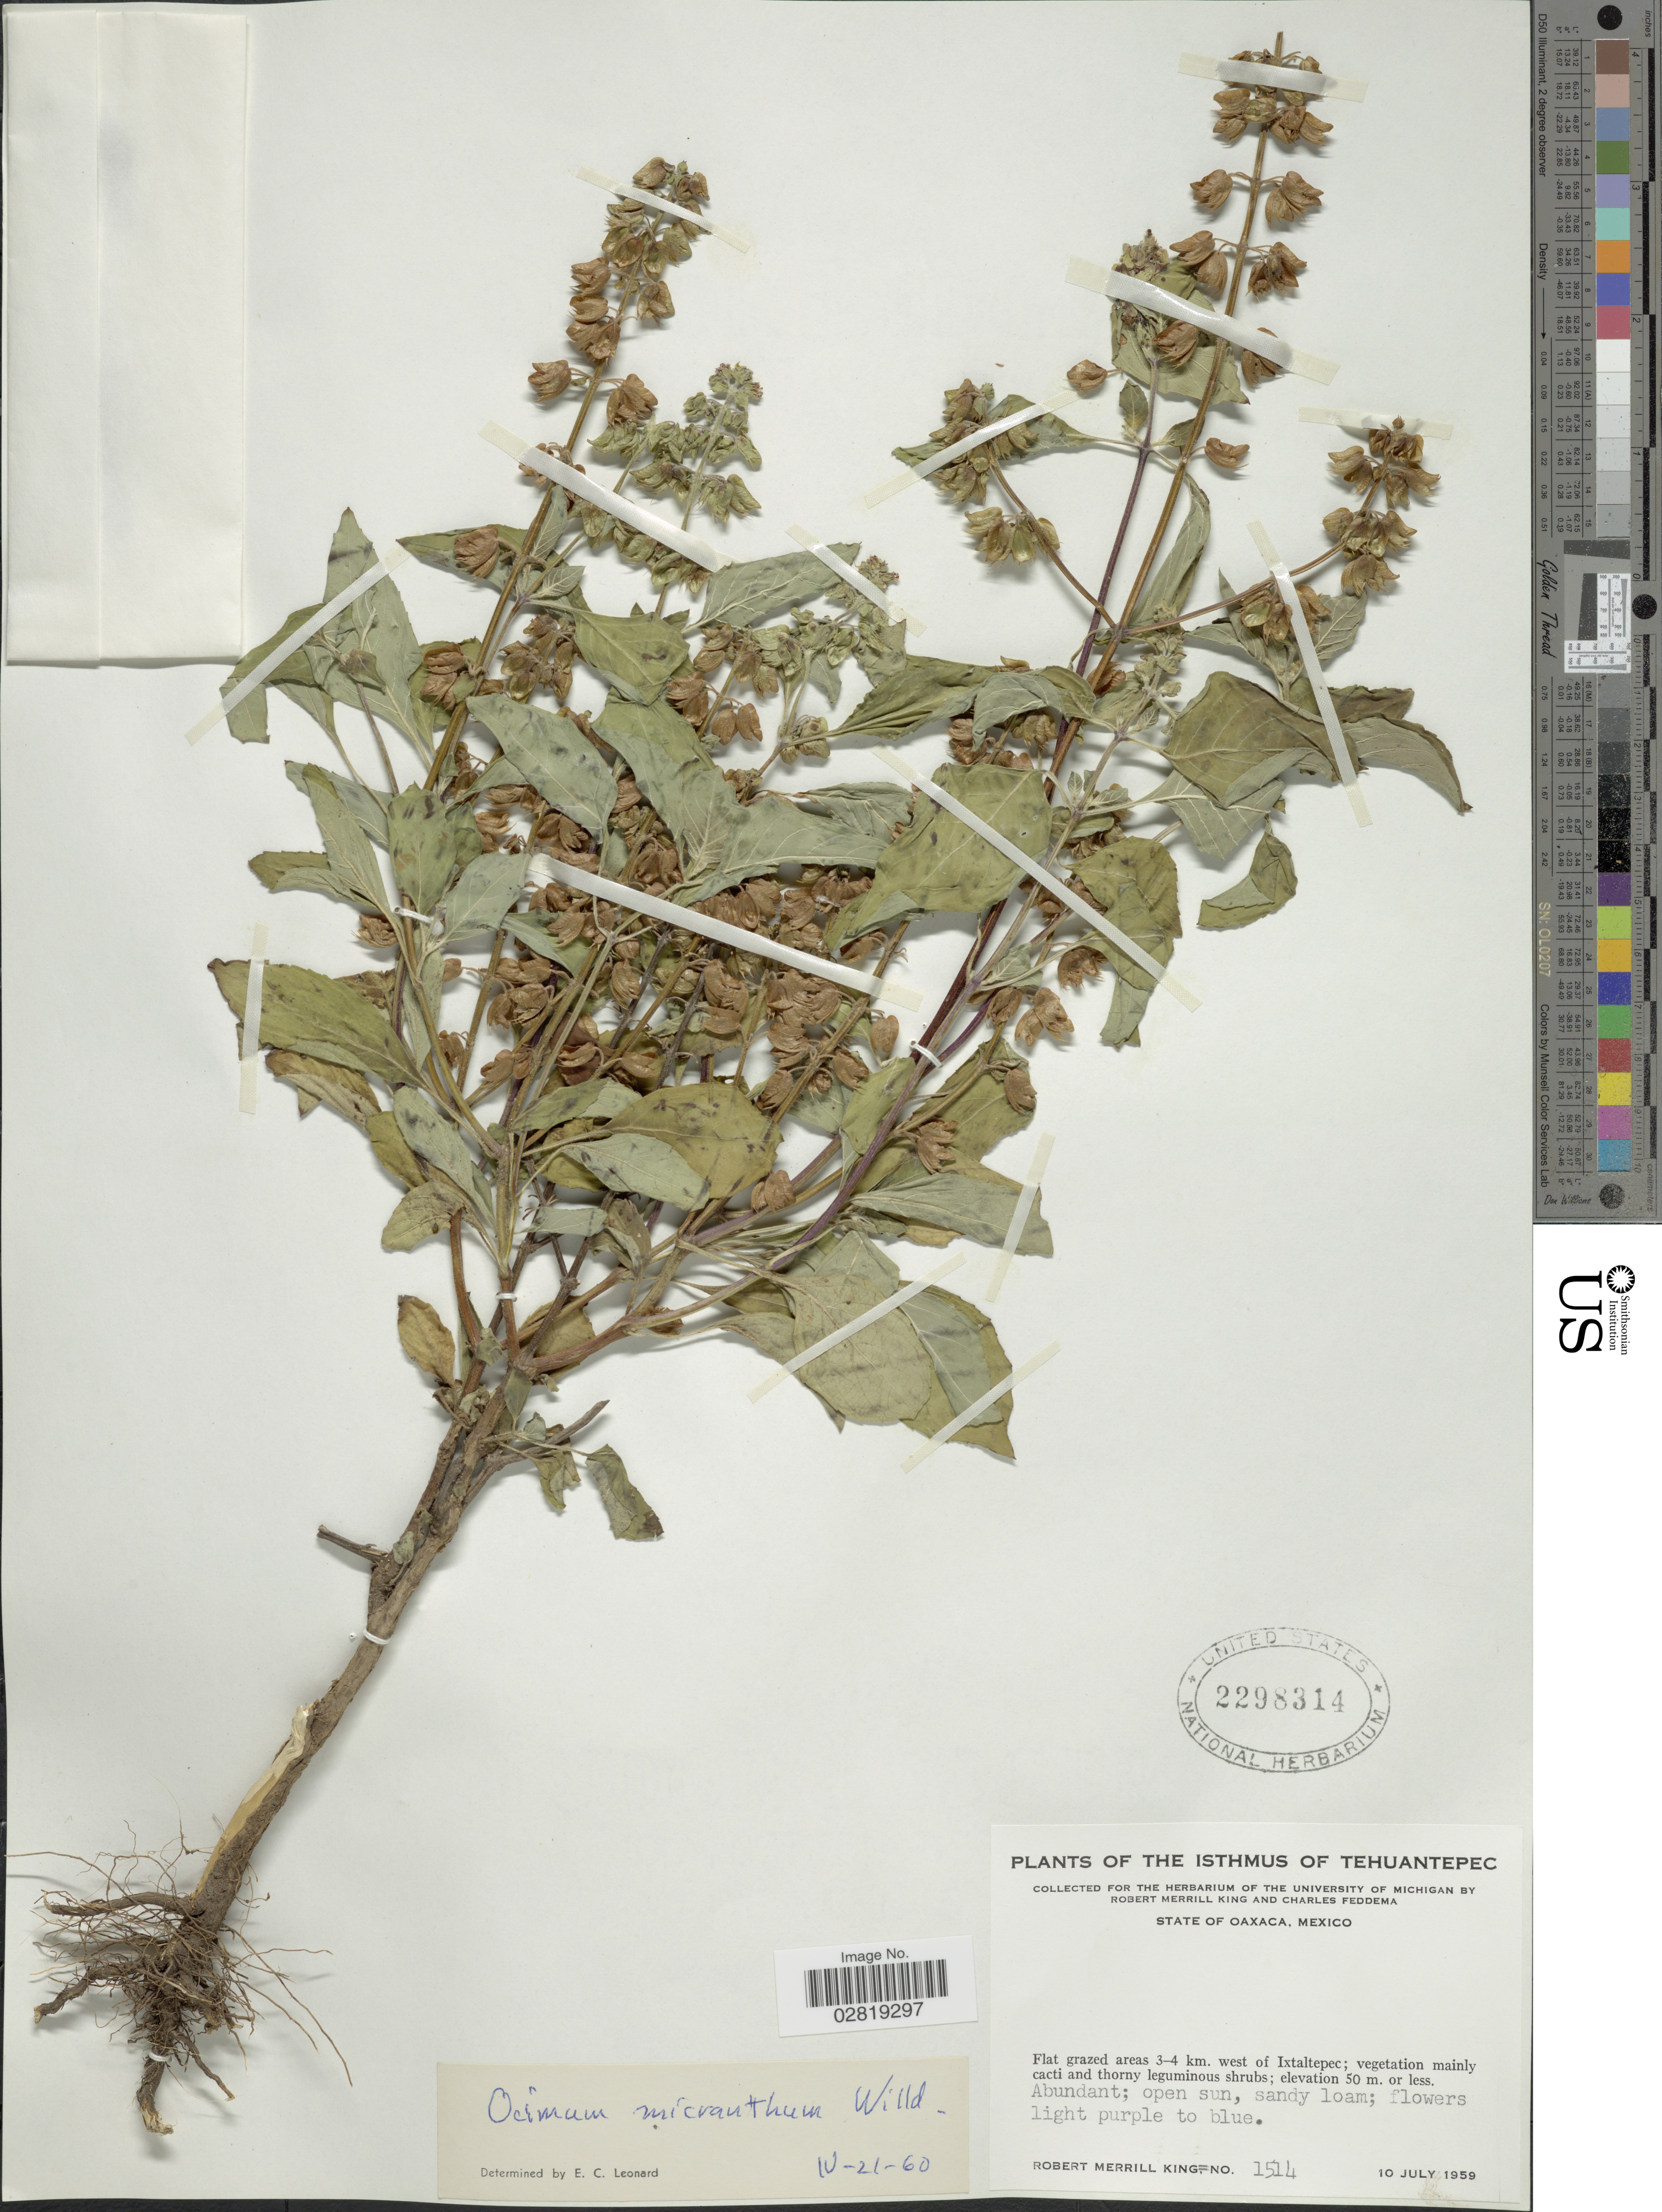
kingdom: Plantae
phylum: Tracheophyta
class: Magnoliopsida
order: Lamiales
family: Lamiaceae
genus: Ocimum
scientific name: Ocimum campechianum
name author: Mill.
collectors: R. M. King & C. Feddema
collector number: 1514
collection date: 1959-07-10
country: Mexico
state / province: Oaxaca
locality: The Isthmus of Tehuantepec, Flat grazed areas 3-4 km. west of Ixtaltepec.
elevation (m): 50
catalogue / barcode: US 2298314